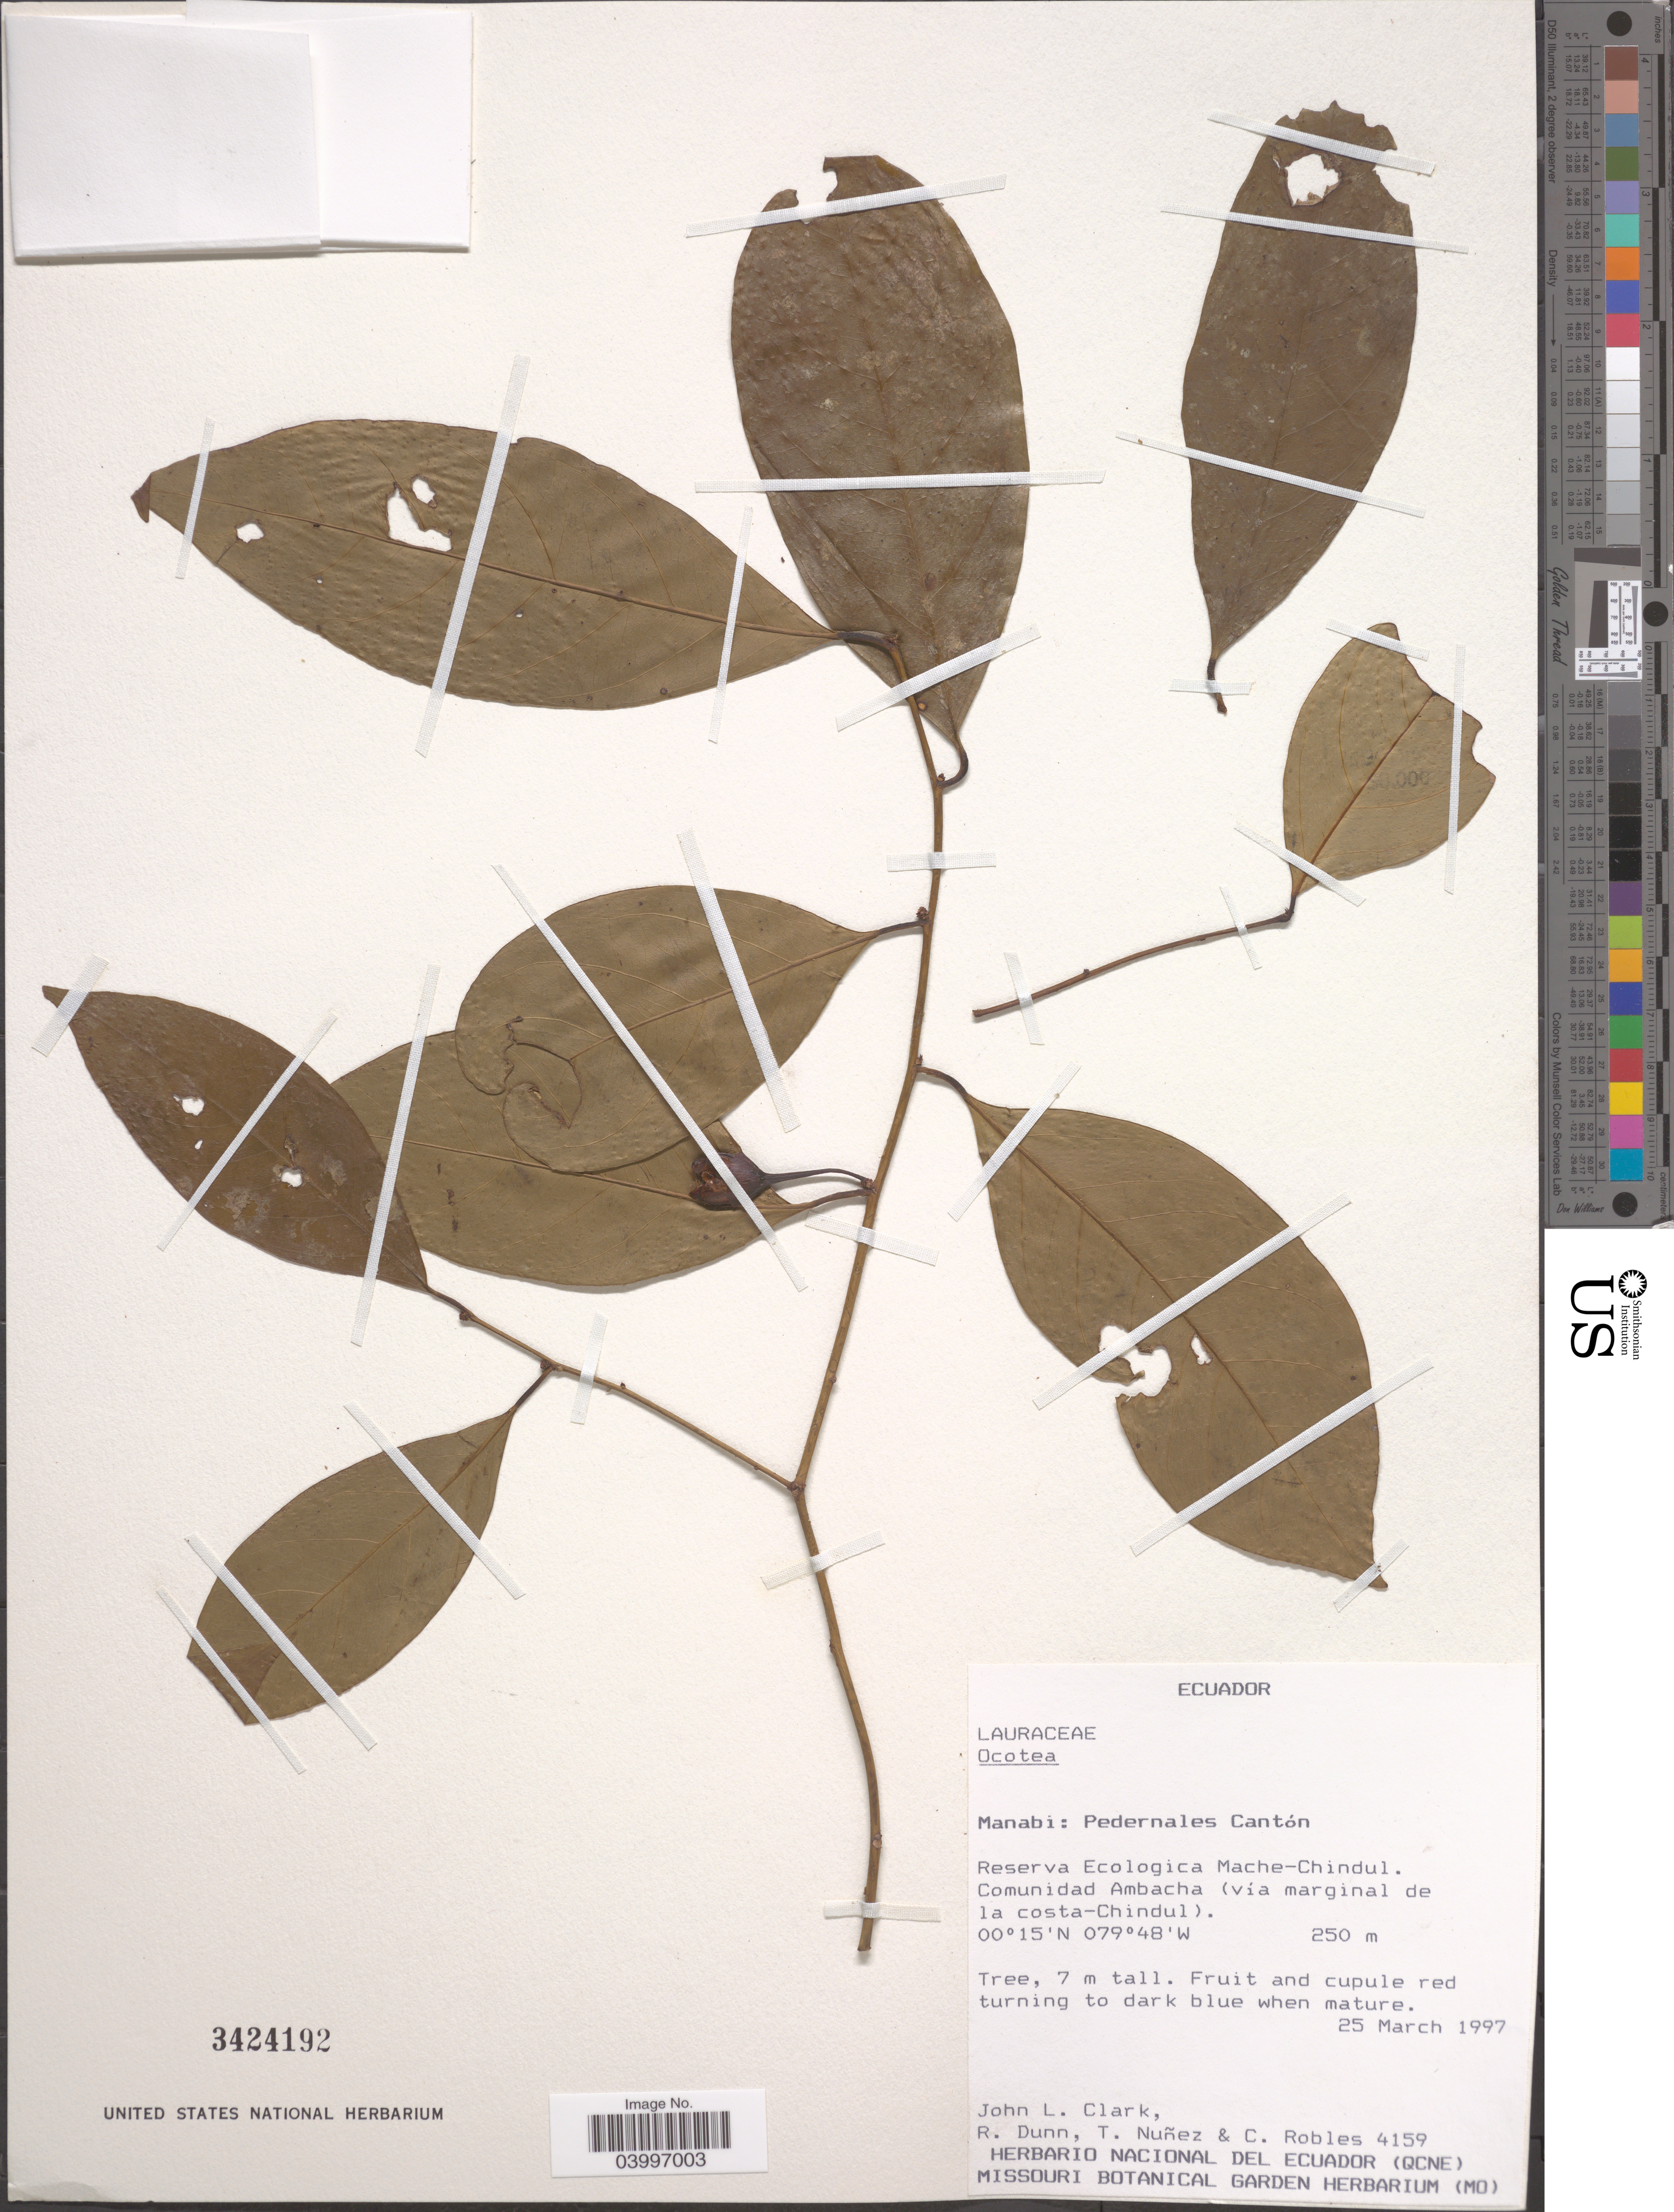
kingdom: Plantae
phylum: Tracheophyta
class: Magnoliopsida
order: Laurales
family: Lauraceae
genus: Ocotea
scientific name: Ocotea sp.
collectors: J. L. Clark, R. Dunn, T. Núñez & C. Robles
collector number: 4159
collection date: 1997-03-25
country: Ecuador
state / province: Manabí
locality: Pedernales Cantón. Reserva Ecologica Mache-Chindul. Comunidad Ambacha (vía marginal de la costa-Chindul).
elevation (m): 250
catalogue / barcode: US 3424192